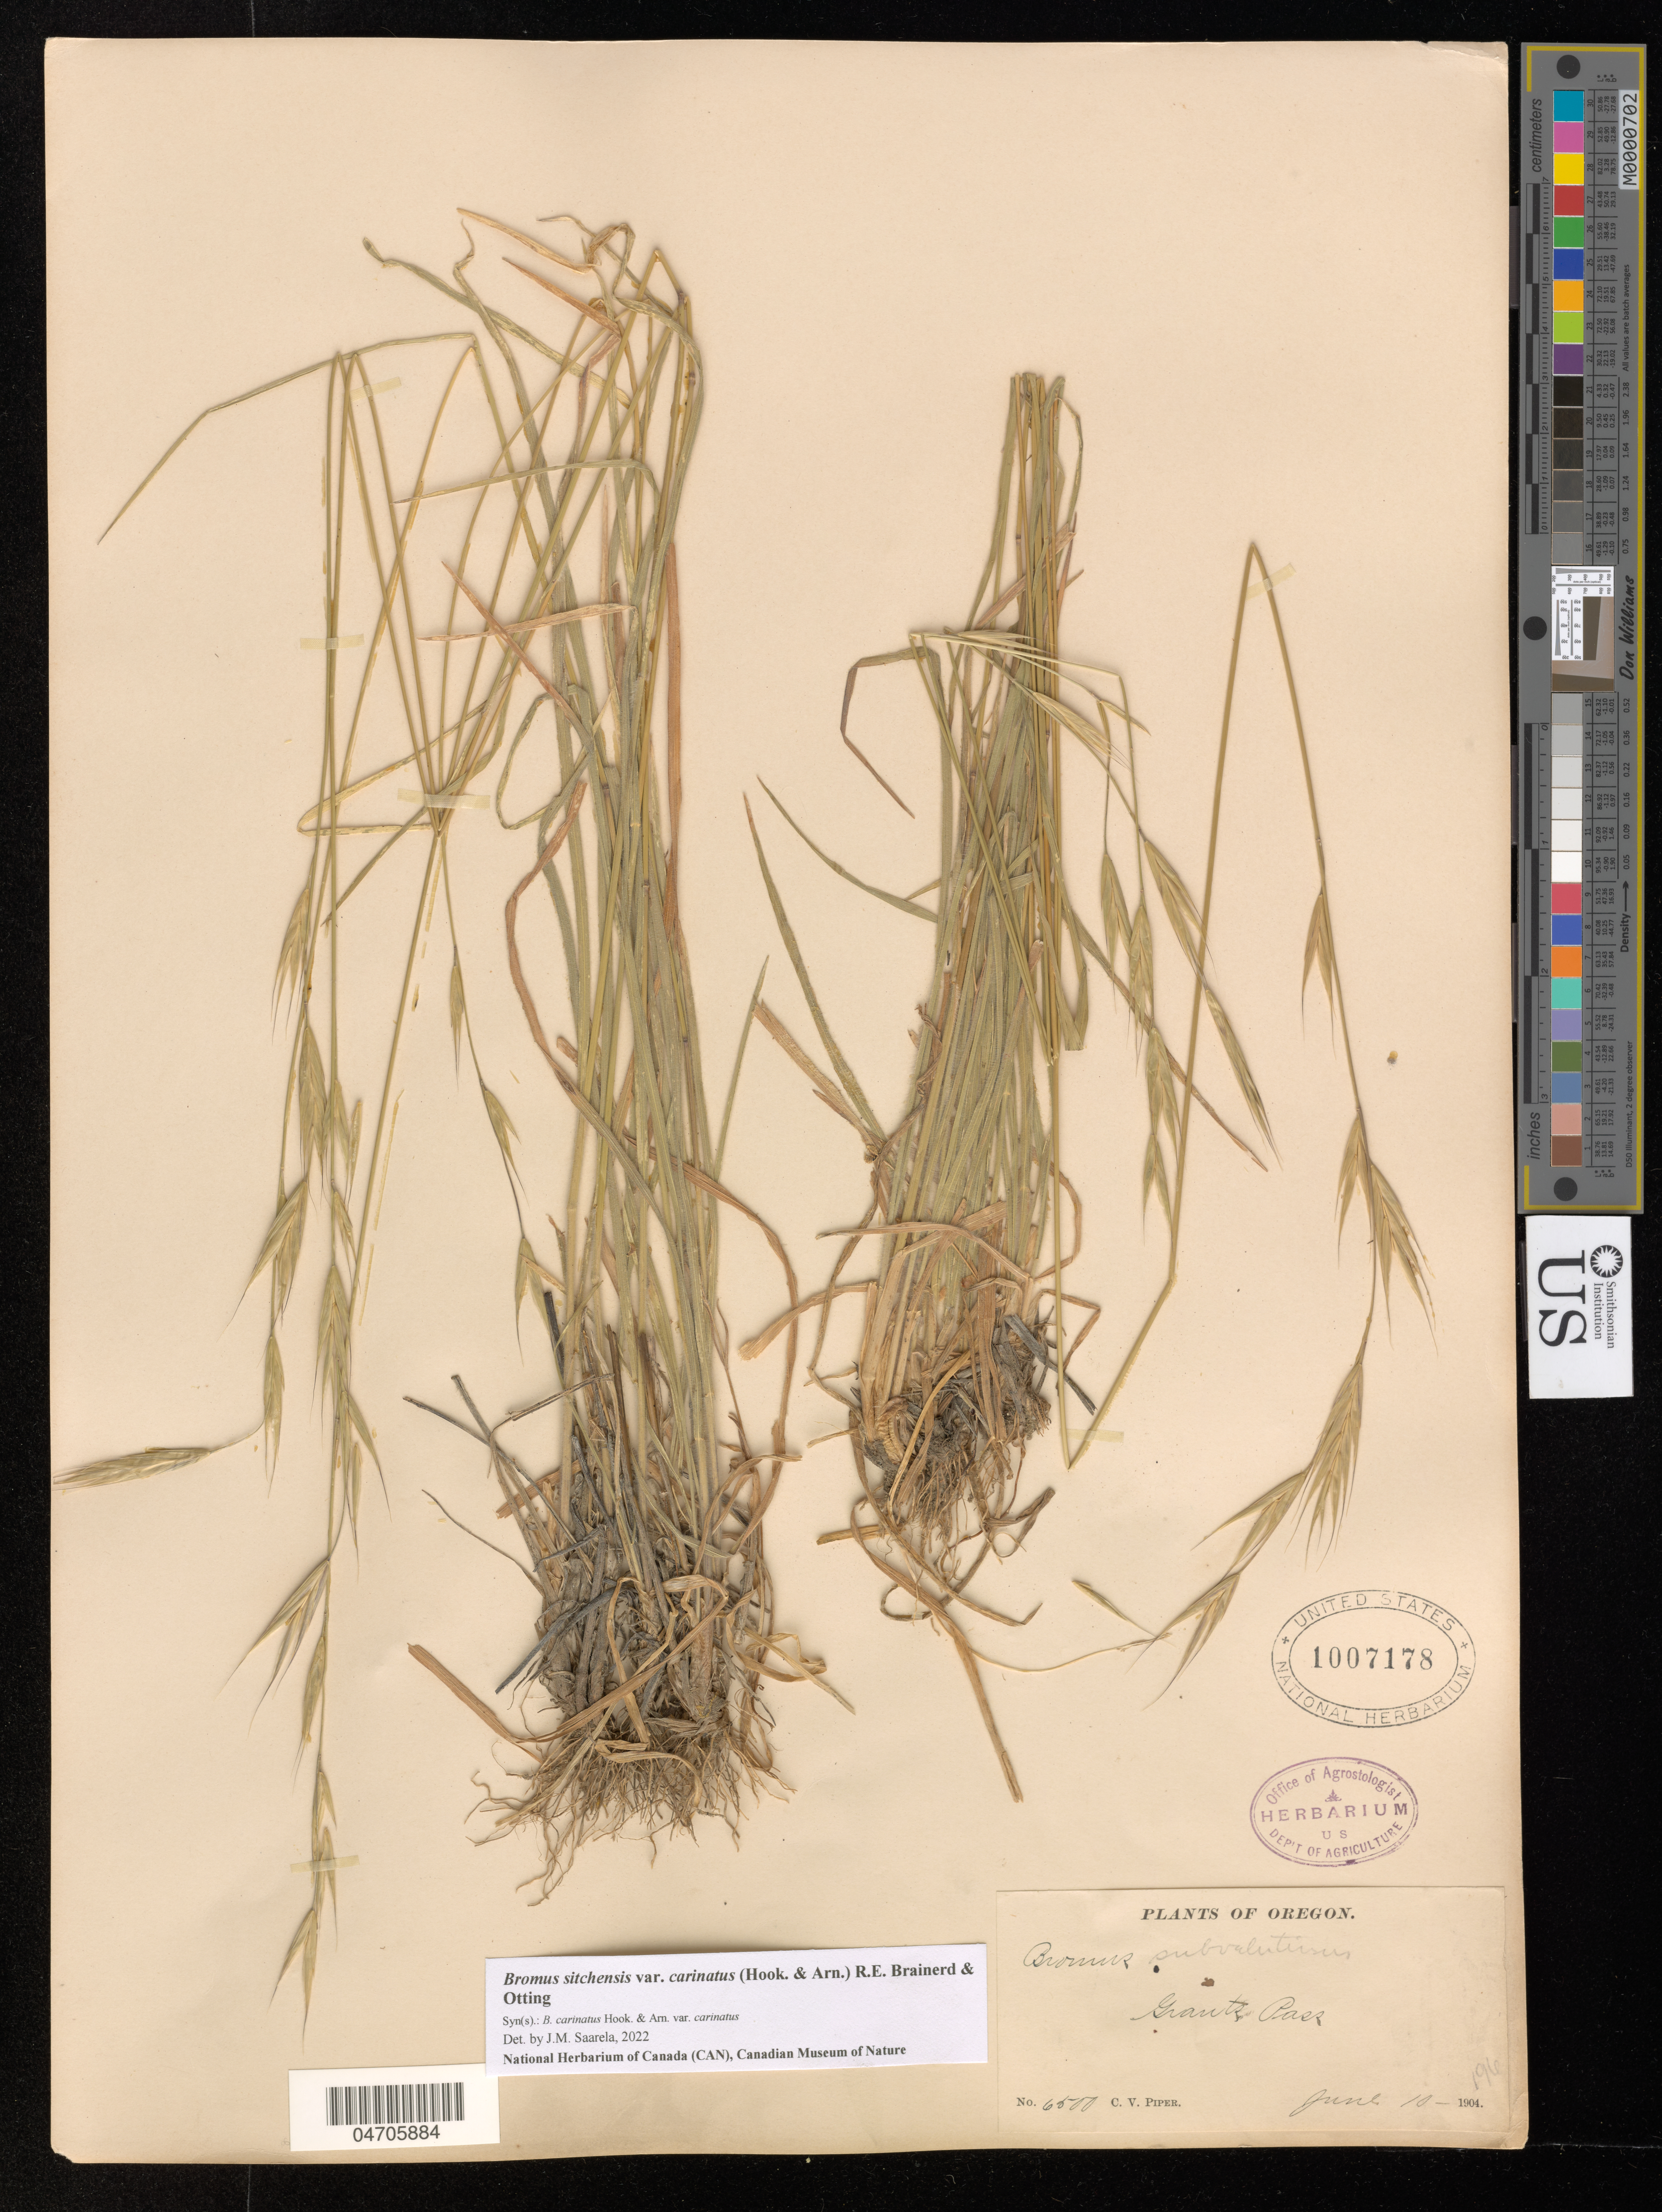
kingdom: Plantae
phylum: Tracheophyta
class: Liliopsida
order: Poales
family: Poaceae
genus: Bromus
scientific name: Bromus sitchensis var. polyanthus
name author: (Scribn. ex Shear) R.E. Brainerd & Otting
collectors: C. V. Piper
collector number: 6500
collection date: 1904-06-10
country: United States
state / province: Oregon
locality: Grants Pass.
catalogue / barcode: US 1007178